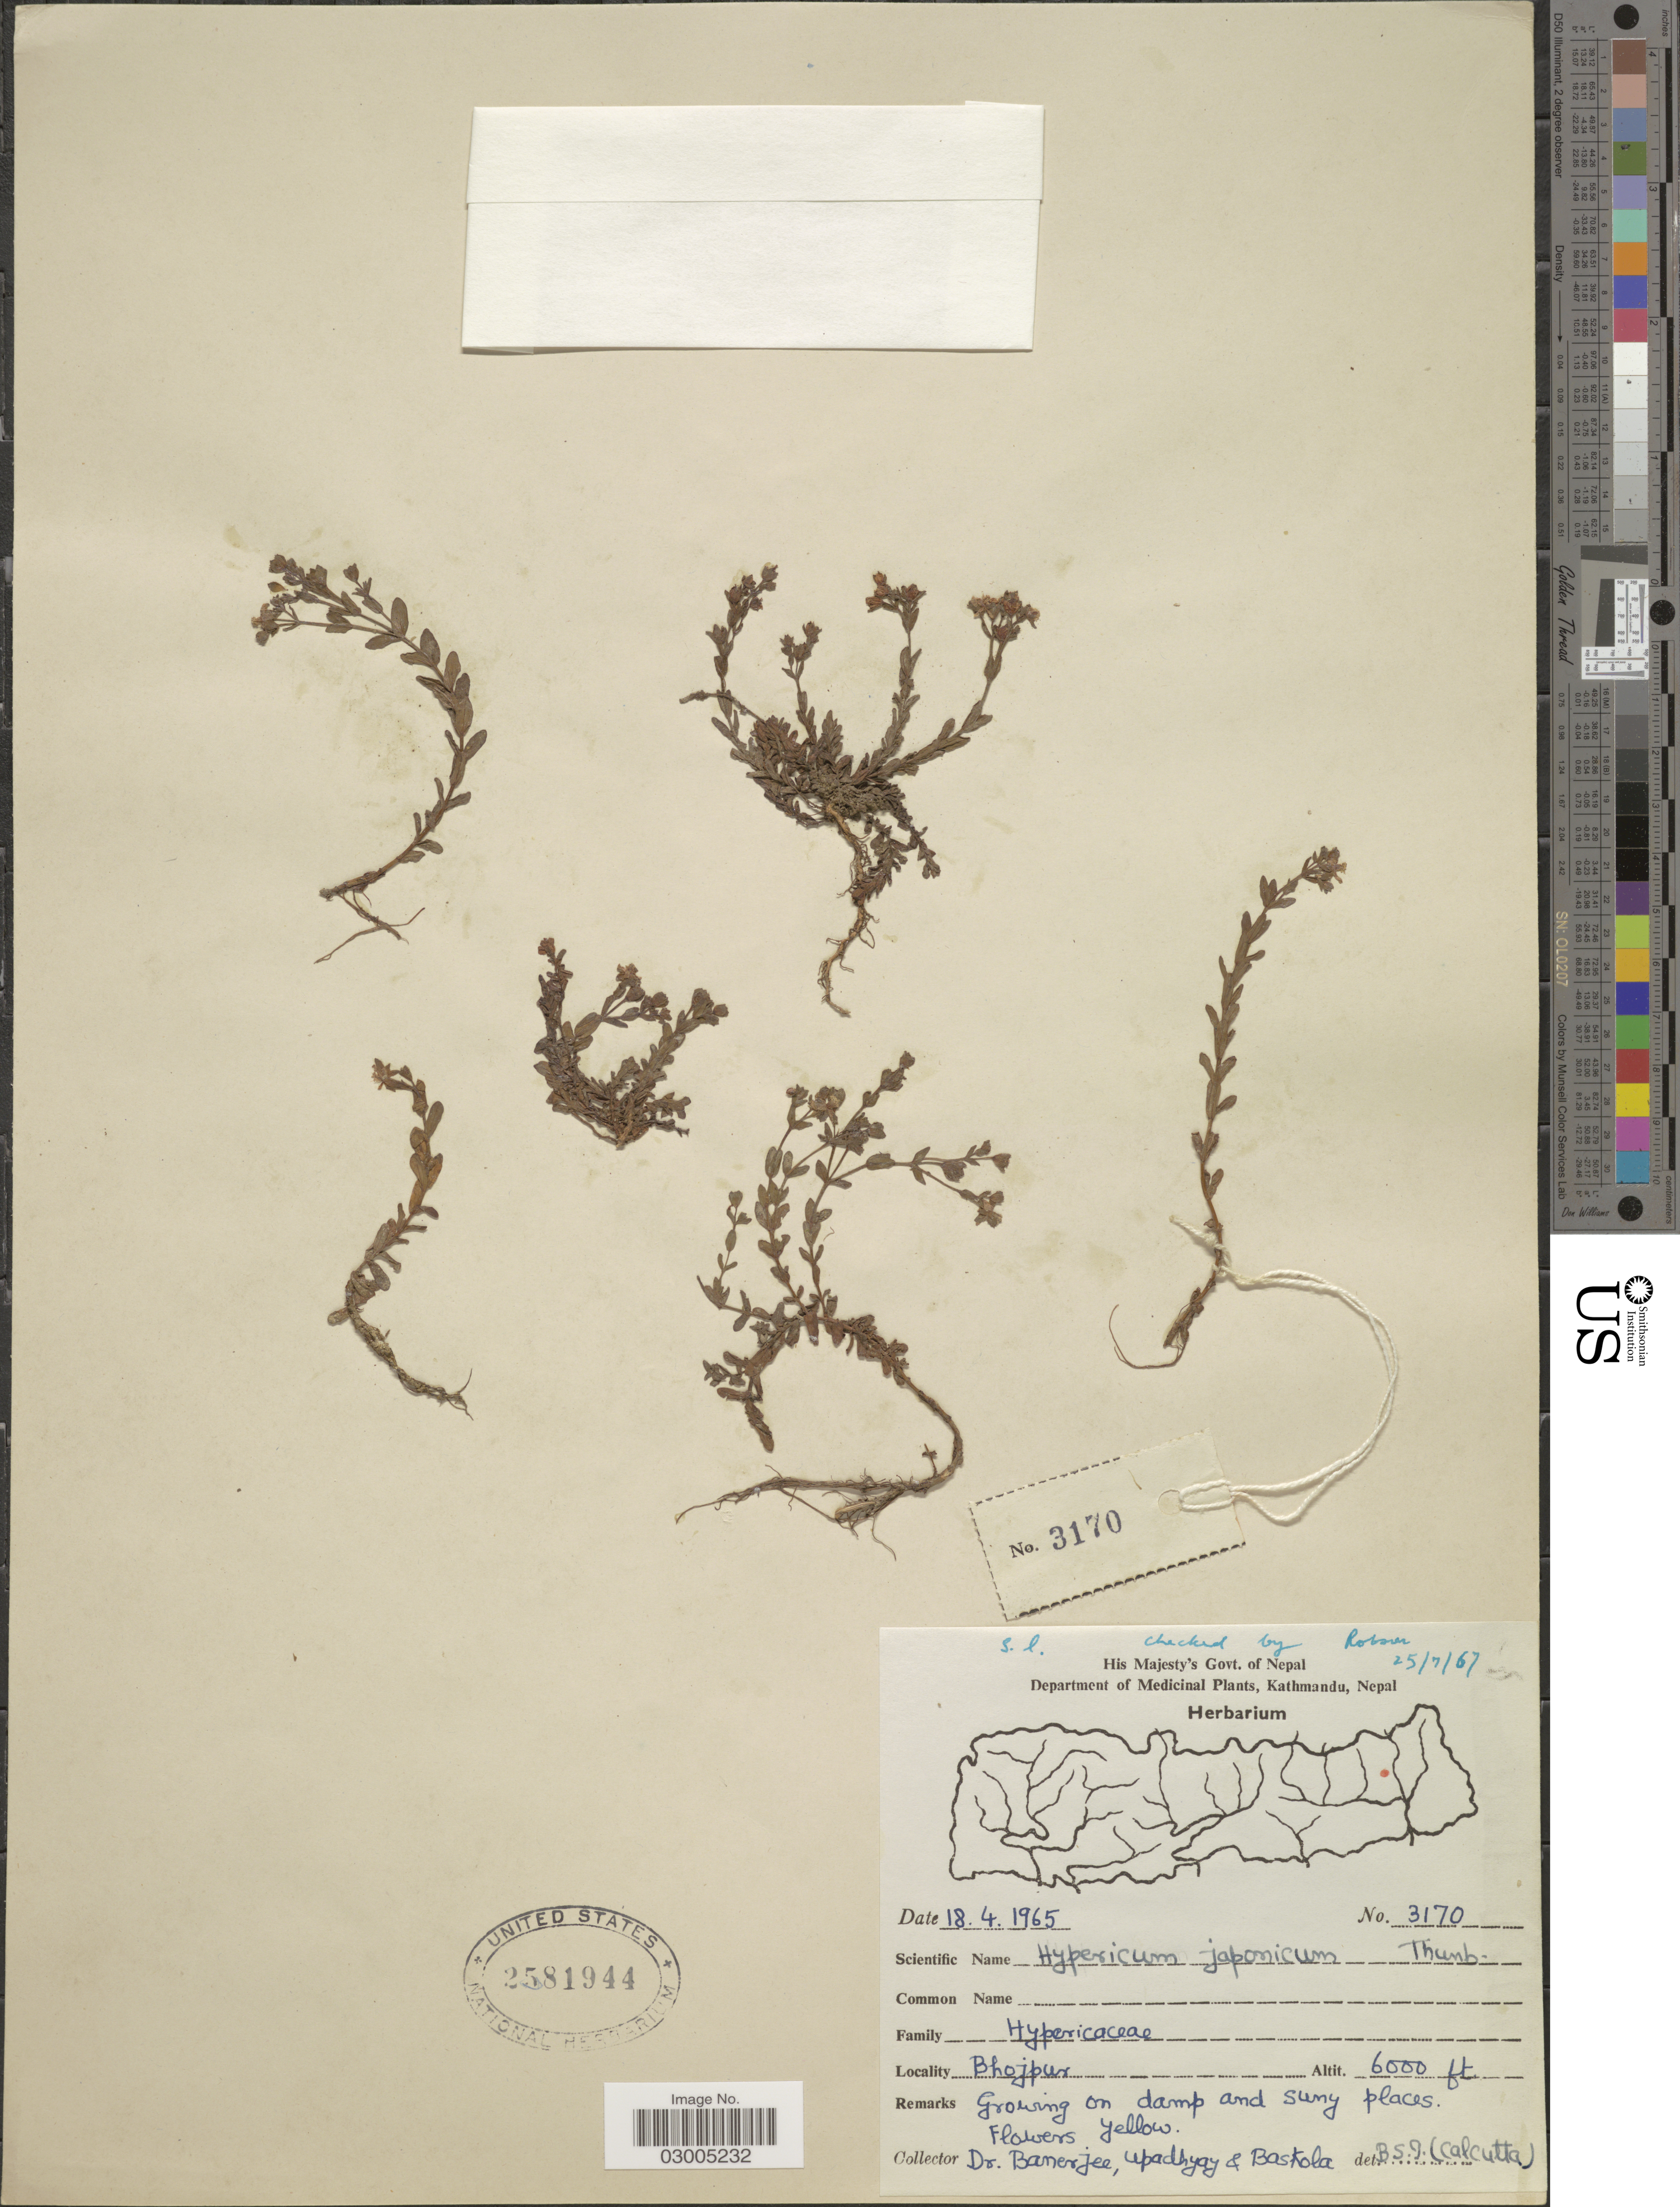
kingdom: Plantae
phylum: Tracheophyta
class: Magnoliopsida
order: Malpighiales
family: Hypericaceae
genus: Hypericum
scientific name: Hypericum japonicum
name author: Thunb.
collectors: -. Banerjee, Upadhyay, -- & Baskola, --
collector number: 3170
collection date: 1965-04-18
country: Nepal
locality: Bhojpur.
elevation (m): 1829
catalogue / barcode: US 2581944